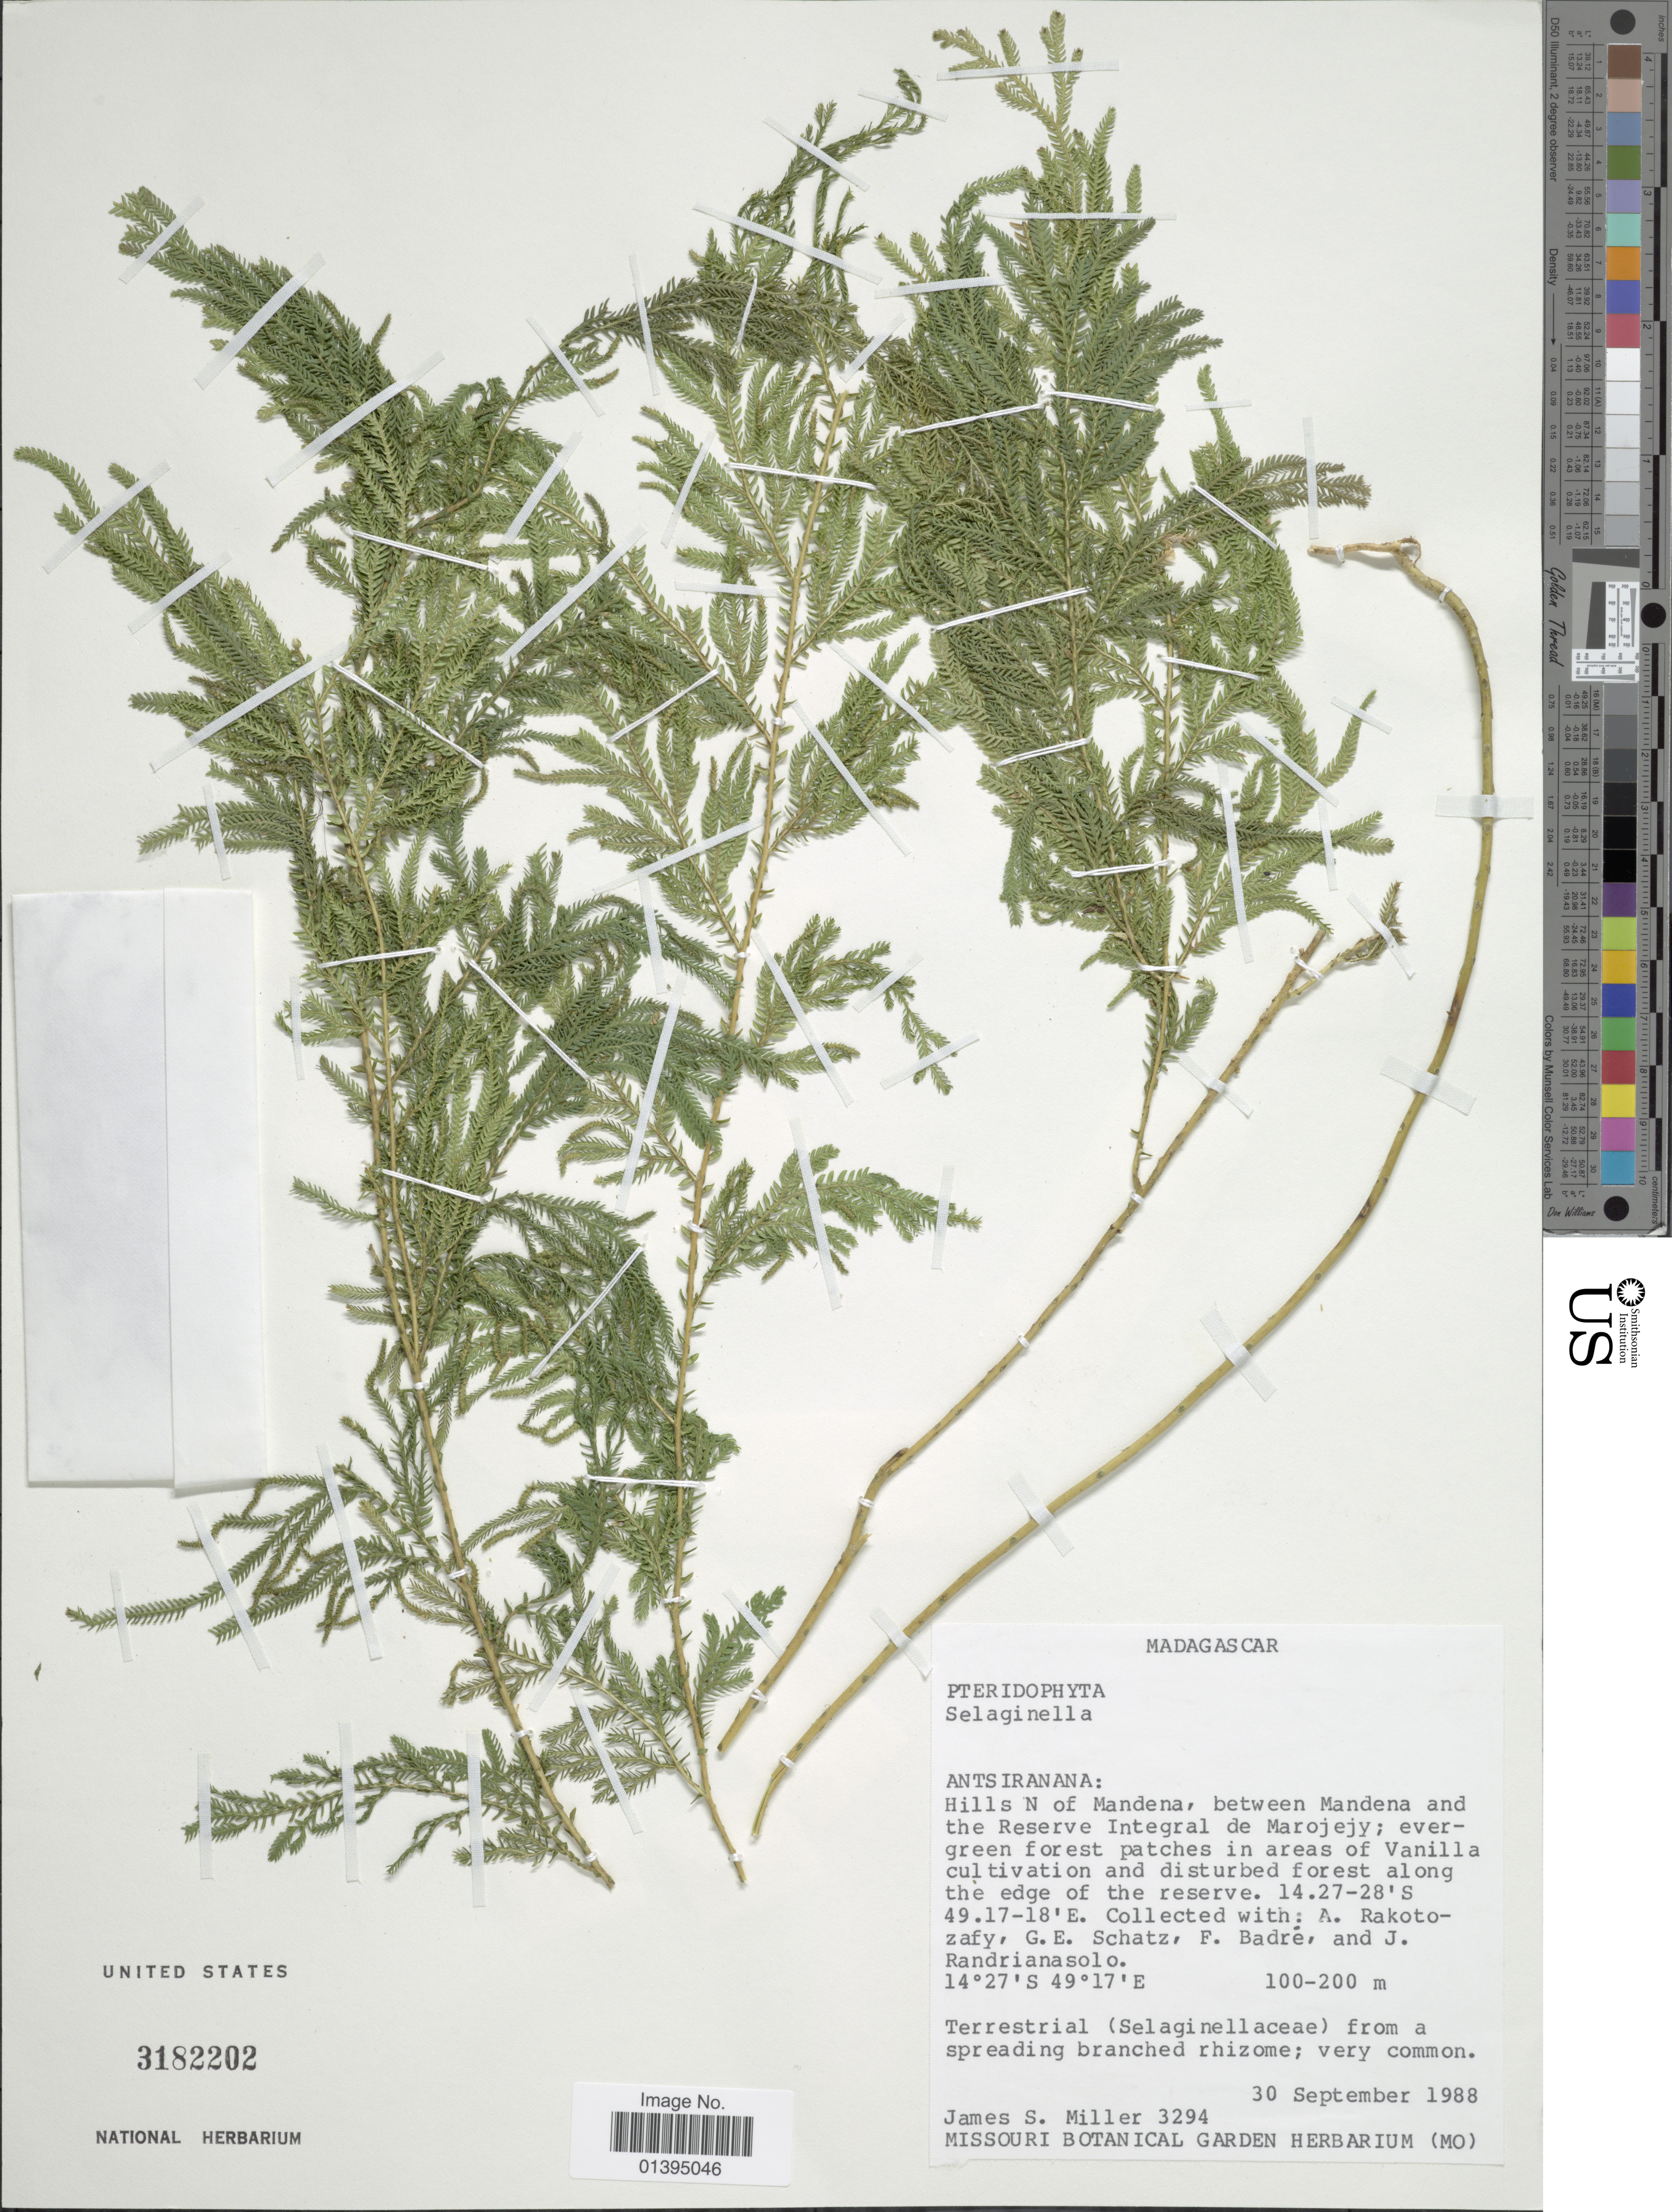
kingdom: Plantae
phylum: Tracheophyta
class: Lycopodiopsida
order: Selaginellales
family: Selaginellaceae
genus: Selaginella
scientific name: Selaginella sp.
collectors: J. S. Miller, A. Rakotozafy, G. Schatz, F. Badré & J. Randrianasolo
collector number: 3294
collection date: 1988-09-30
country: Madagascar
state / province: Sava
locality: Hills N of Mandena, between Mandena and the Reserve Integral de Marojejy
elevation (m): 100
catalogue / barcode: US 3182202